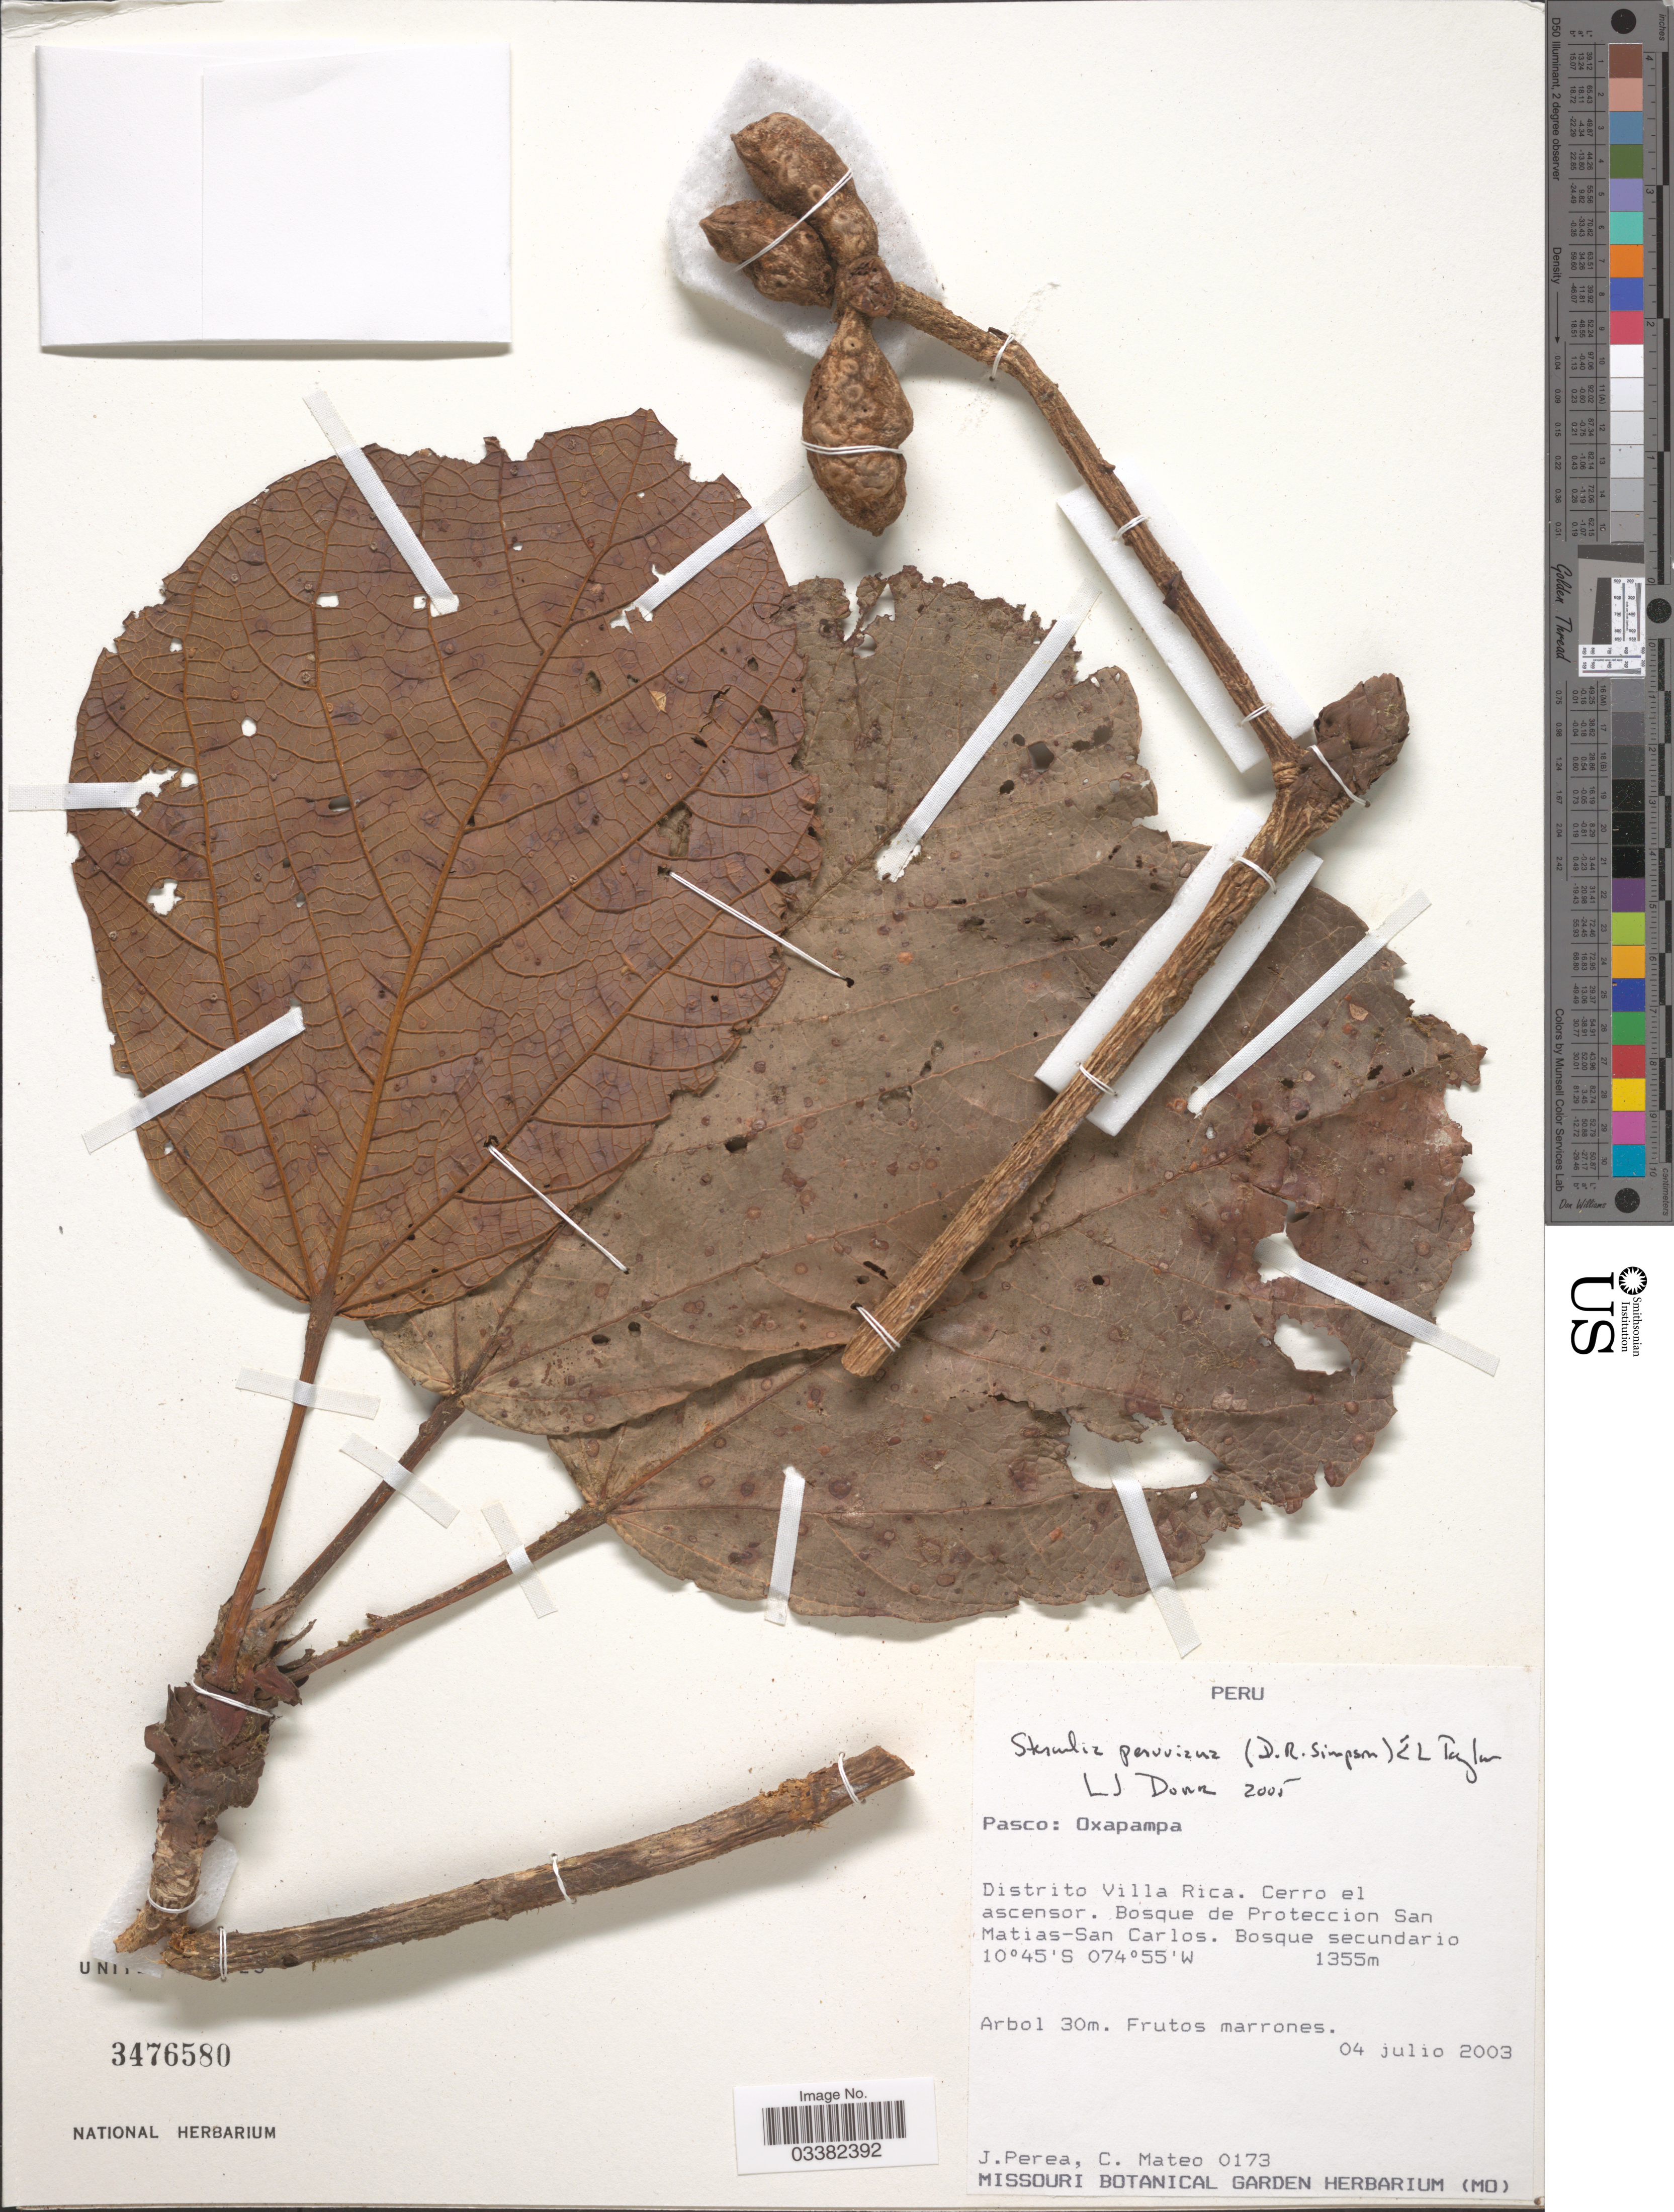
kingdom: Plantae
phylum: Tracheophyta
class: Magnoliopsida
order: Malvales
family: Malvaceae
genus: Sterculia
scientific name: Sterculia peruviana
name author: (D.R. Simpson) E.L. Taylor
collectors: J. Perea & C. Mateo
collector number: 0173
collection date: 2003-07-04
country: Peru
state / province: Pasco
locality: Oxapampa. Distrito Villa Rica. Cerro el ascensor. Bosque de Proteccion San Matias-San Carlos.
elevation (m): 1355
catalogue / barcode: US 3476580